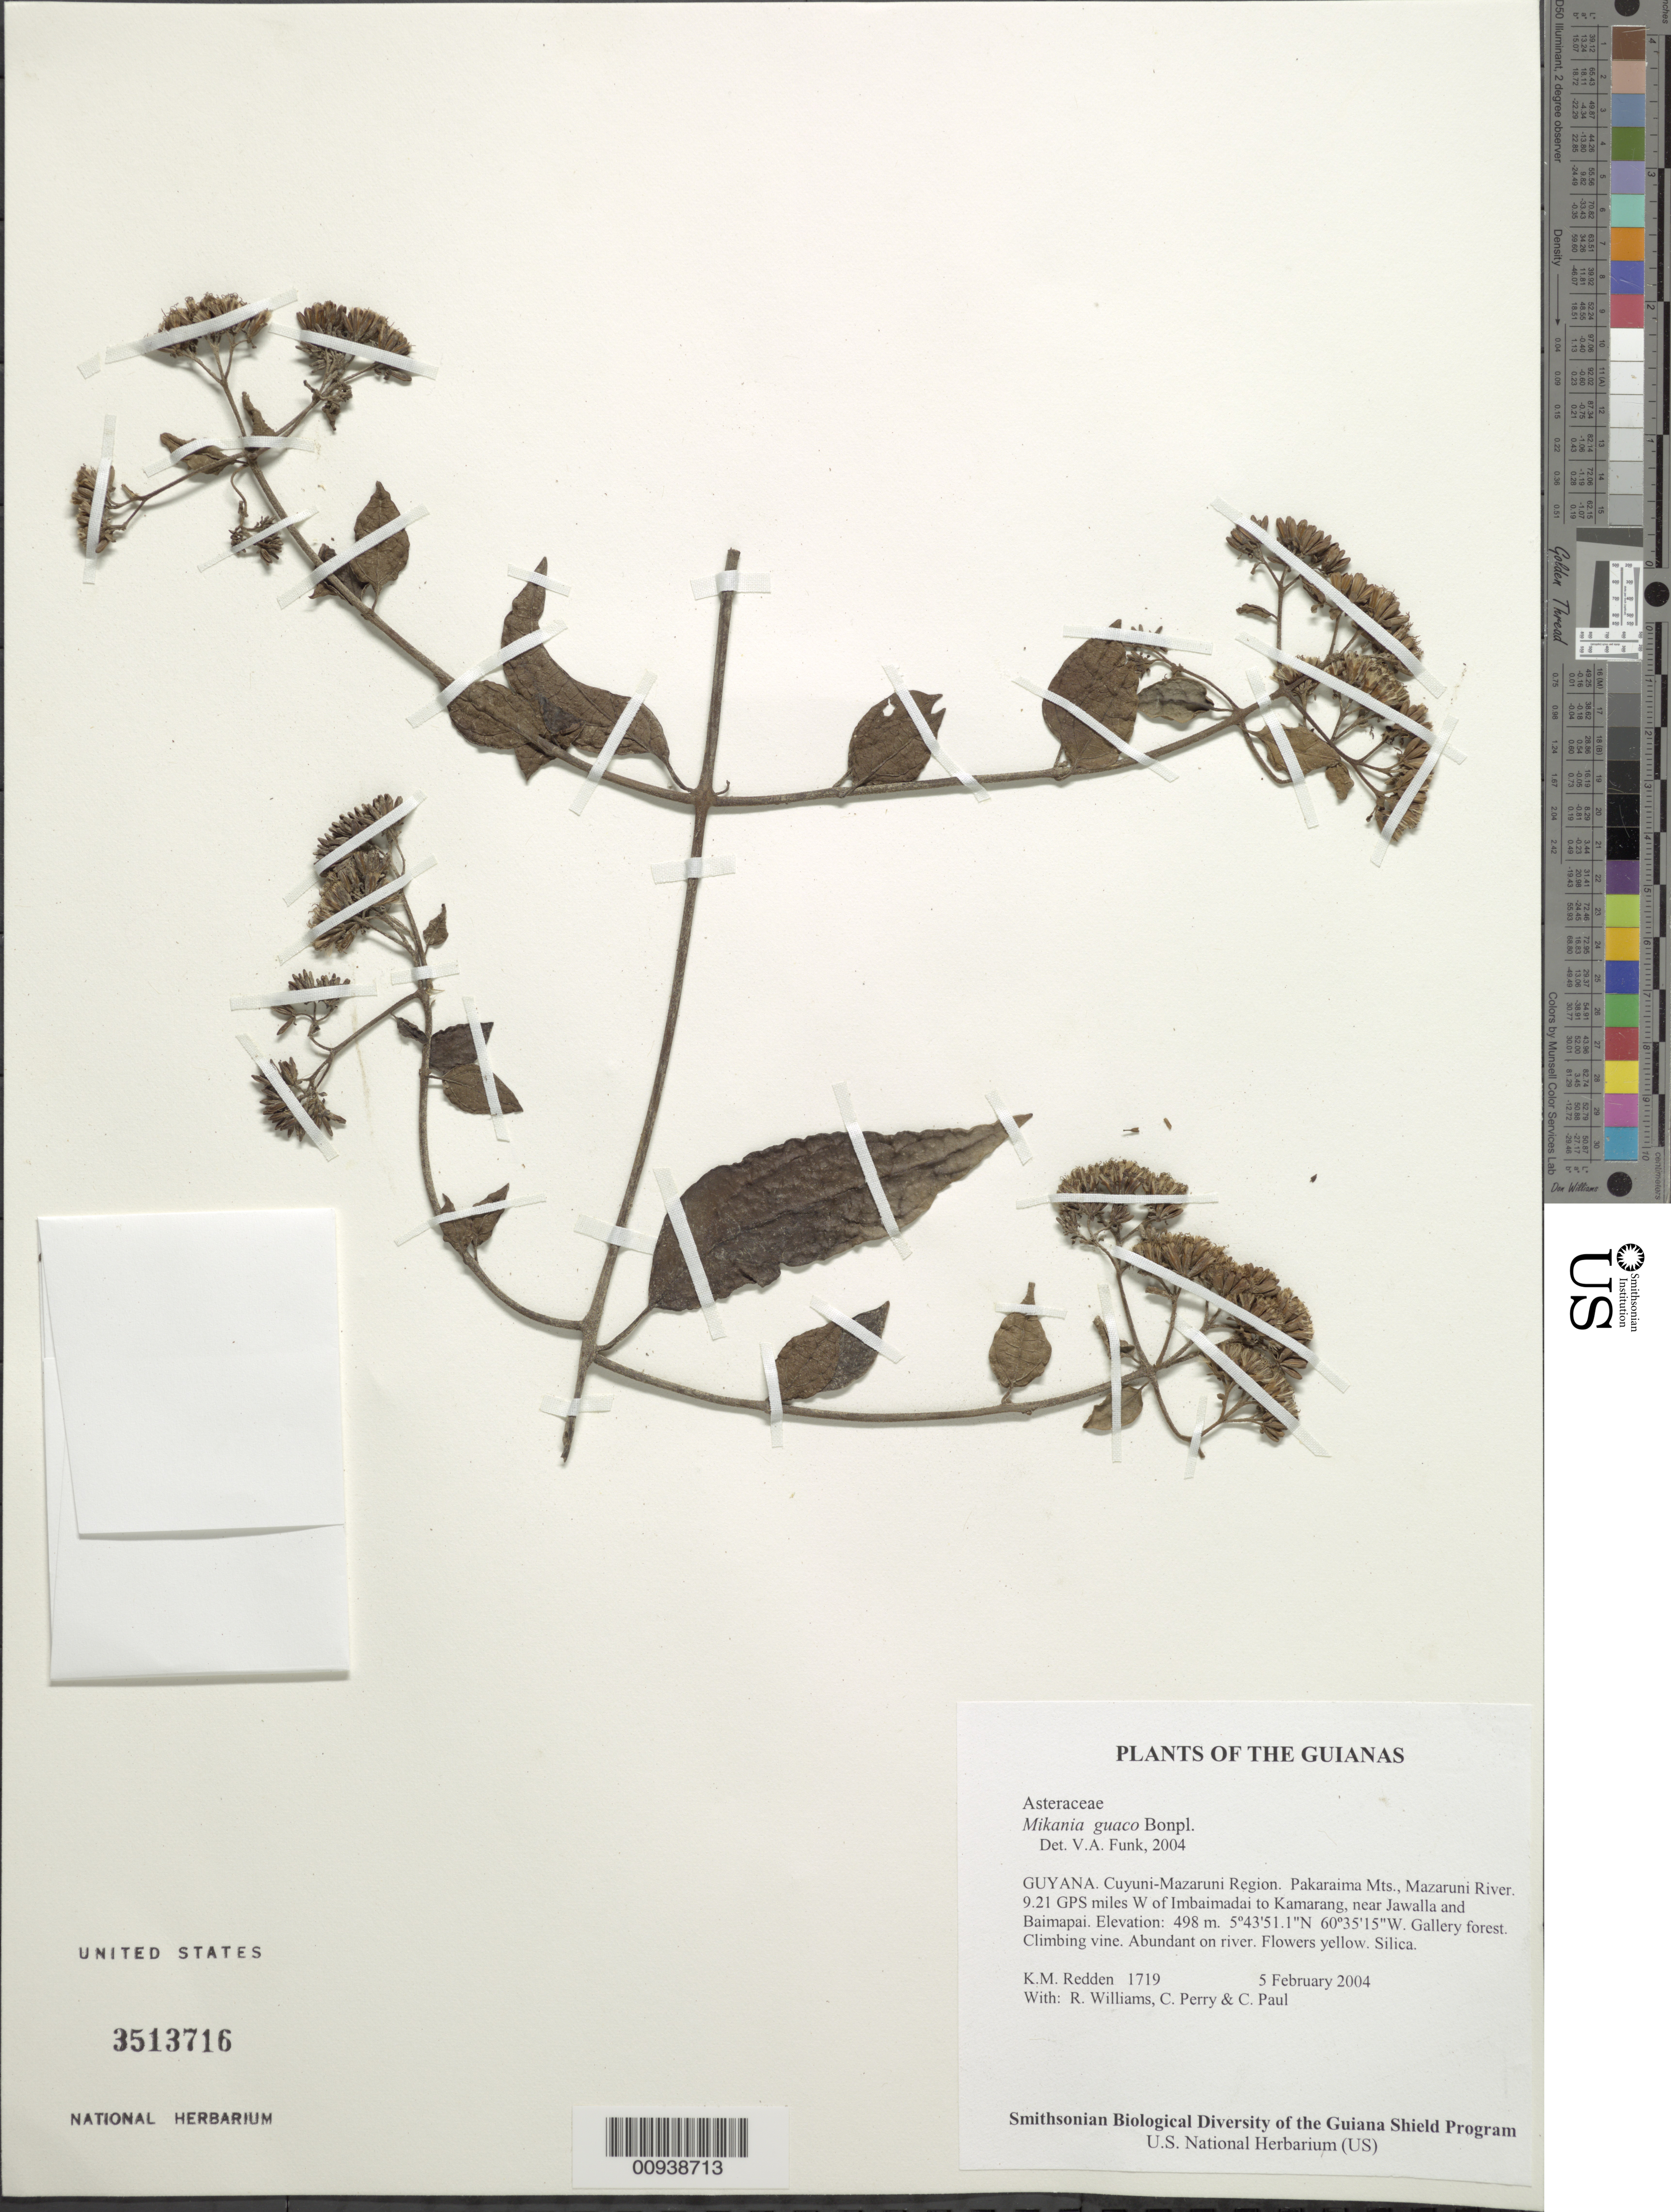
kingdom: Plantae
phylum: Tracheophyta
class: Magnoliopsida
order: Asterales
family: Asteraceae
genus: Mikania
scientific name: Mikania guaco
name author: Humb. & Bonpl.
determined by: Funk, Vicki A., (BOT), Smithsonian Institution - National Museum of Natural History (UNITED STATES)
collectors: K. M. Redden, R. Williams, C. Perry & C. Paul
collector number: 1719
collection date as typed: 5 February 2004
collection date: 2004-02-05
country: Guyana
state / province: Cuyuni-Mazaruni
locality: Pakaraima Mts., Mazaruni River. 9.21 GPS miles W of Imbaimadai to Kamarang, near Jawalla and Baimapai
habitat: Gallery forest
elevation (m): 498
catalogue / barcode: US 3513716